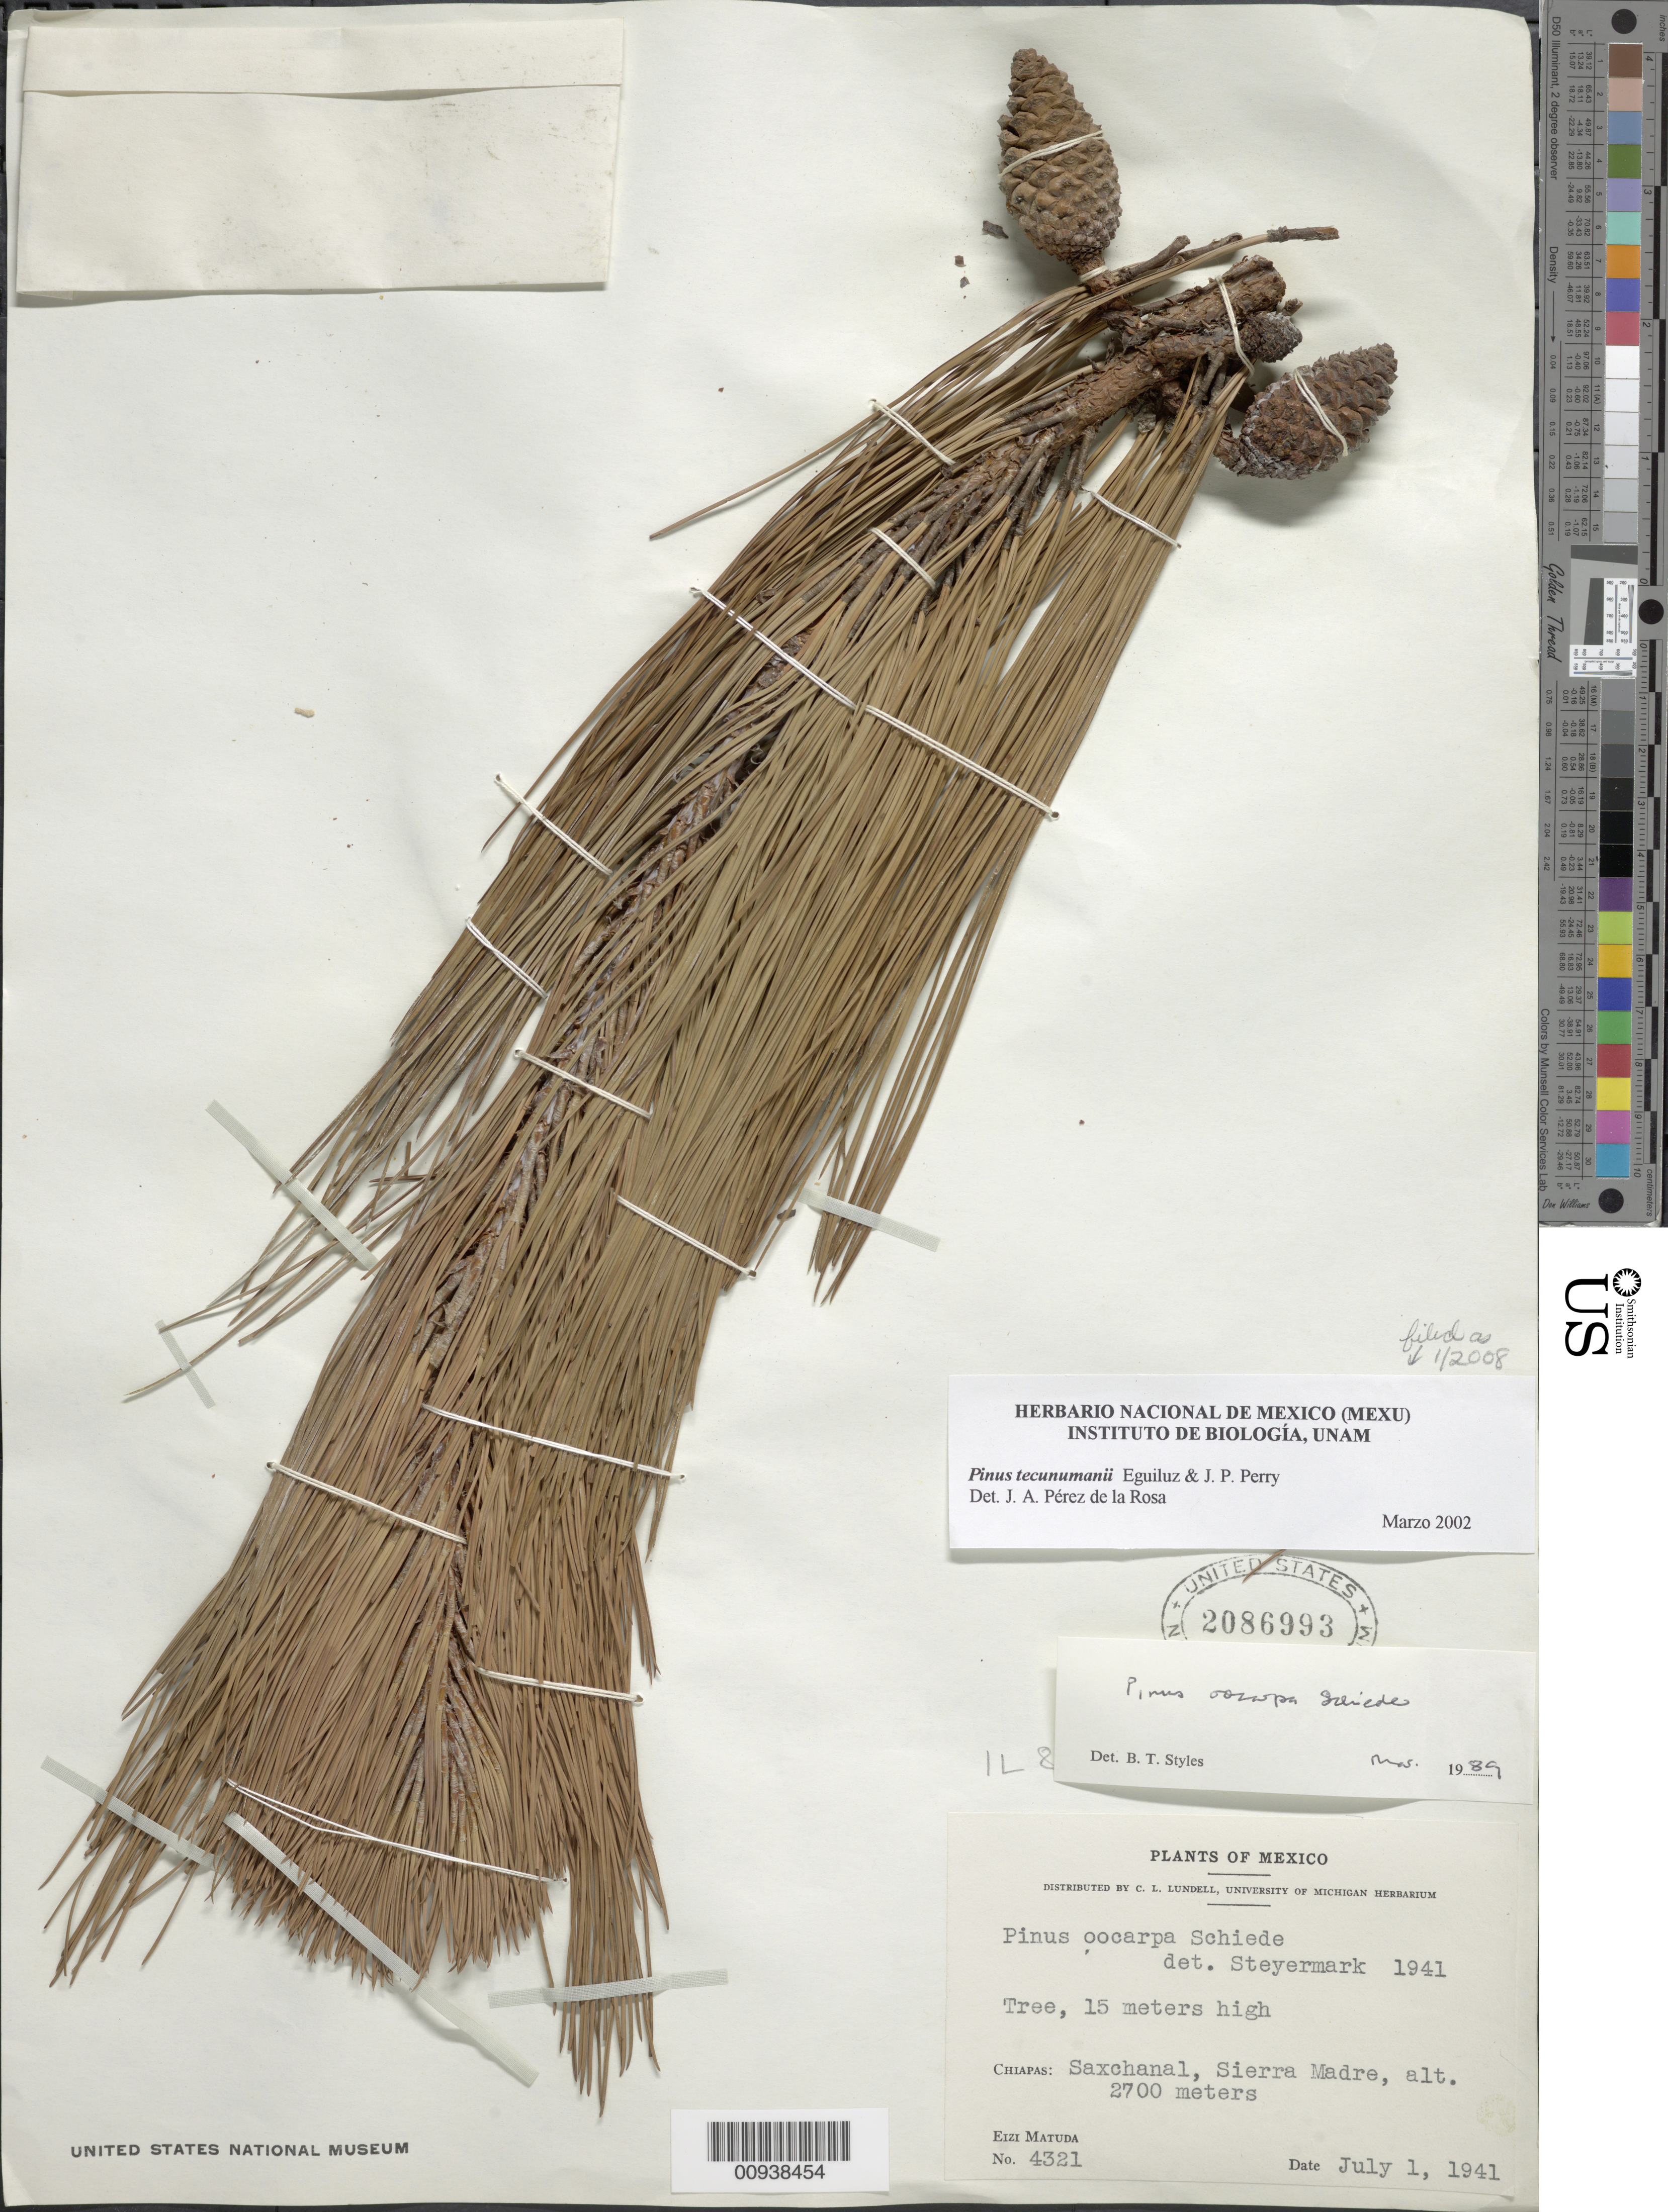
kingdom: Plantae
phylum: Tracheophyta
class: Pinopsida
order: Pinales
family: Pinaceae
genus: Pinus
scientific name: Pinus tecunumanii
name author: F. Schwerdtf. ex Eguiluz & J.P. Perry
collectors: E. Matuda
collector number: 4321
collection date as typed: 01 Jul 1941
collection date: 1941-07-01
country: Mexico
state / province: Chiapas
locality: Saxchanal, Sierra Madre.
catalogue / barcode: US 2086993